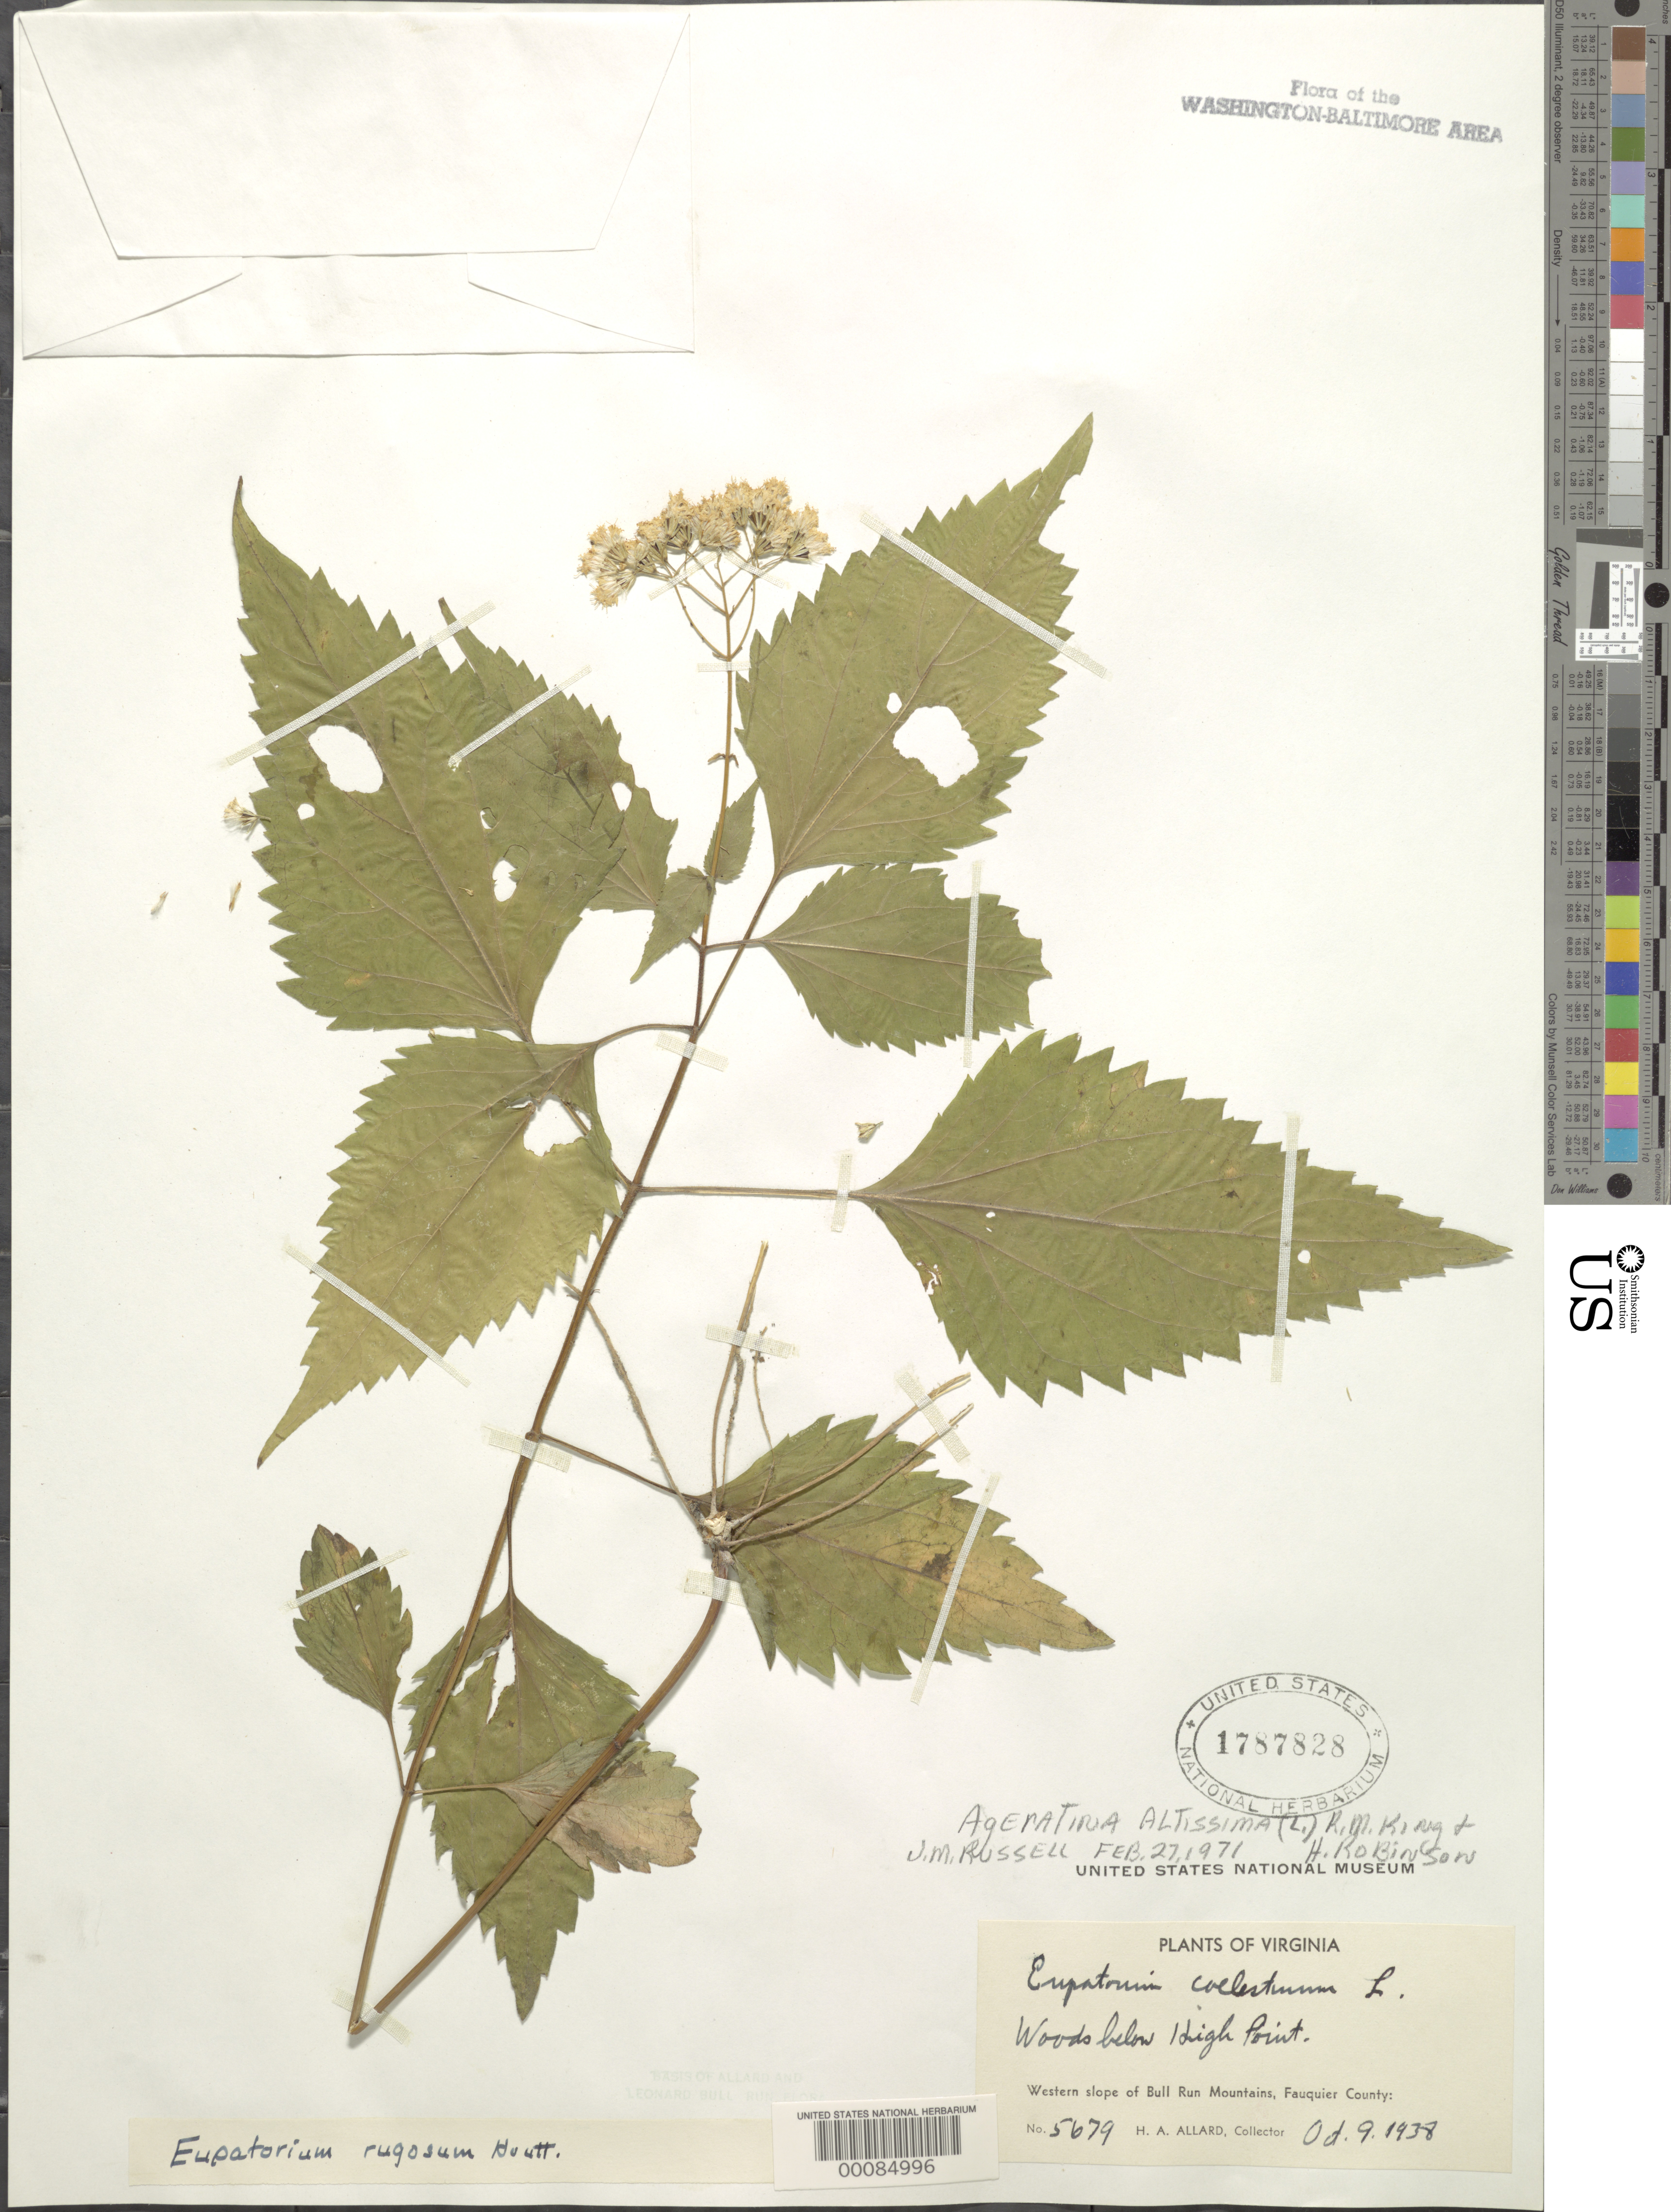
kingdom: Plantae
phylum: Tracheophyta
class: Magnoliopsida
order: Asterales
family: Asteraceae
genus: Ageratina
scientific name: Ageratina altissima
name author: (L.) R.M. King & H. Rob.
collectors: H. A. Allard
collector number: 5679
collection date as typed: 09 Oct 1938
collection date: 1938-10-09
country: United States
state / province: Virginia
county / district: Fauquier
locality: Below High Point western slope of Bull Run Mountains Bull Run Mts.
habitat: Woods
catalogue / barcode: US 1787828